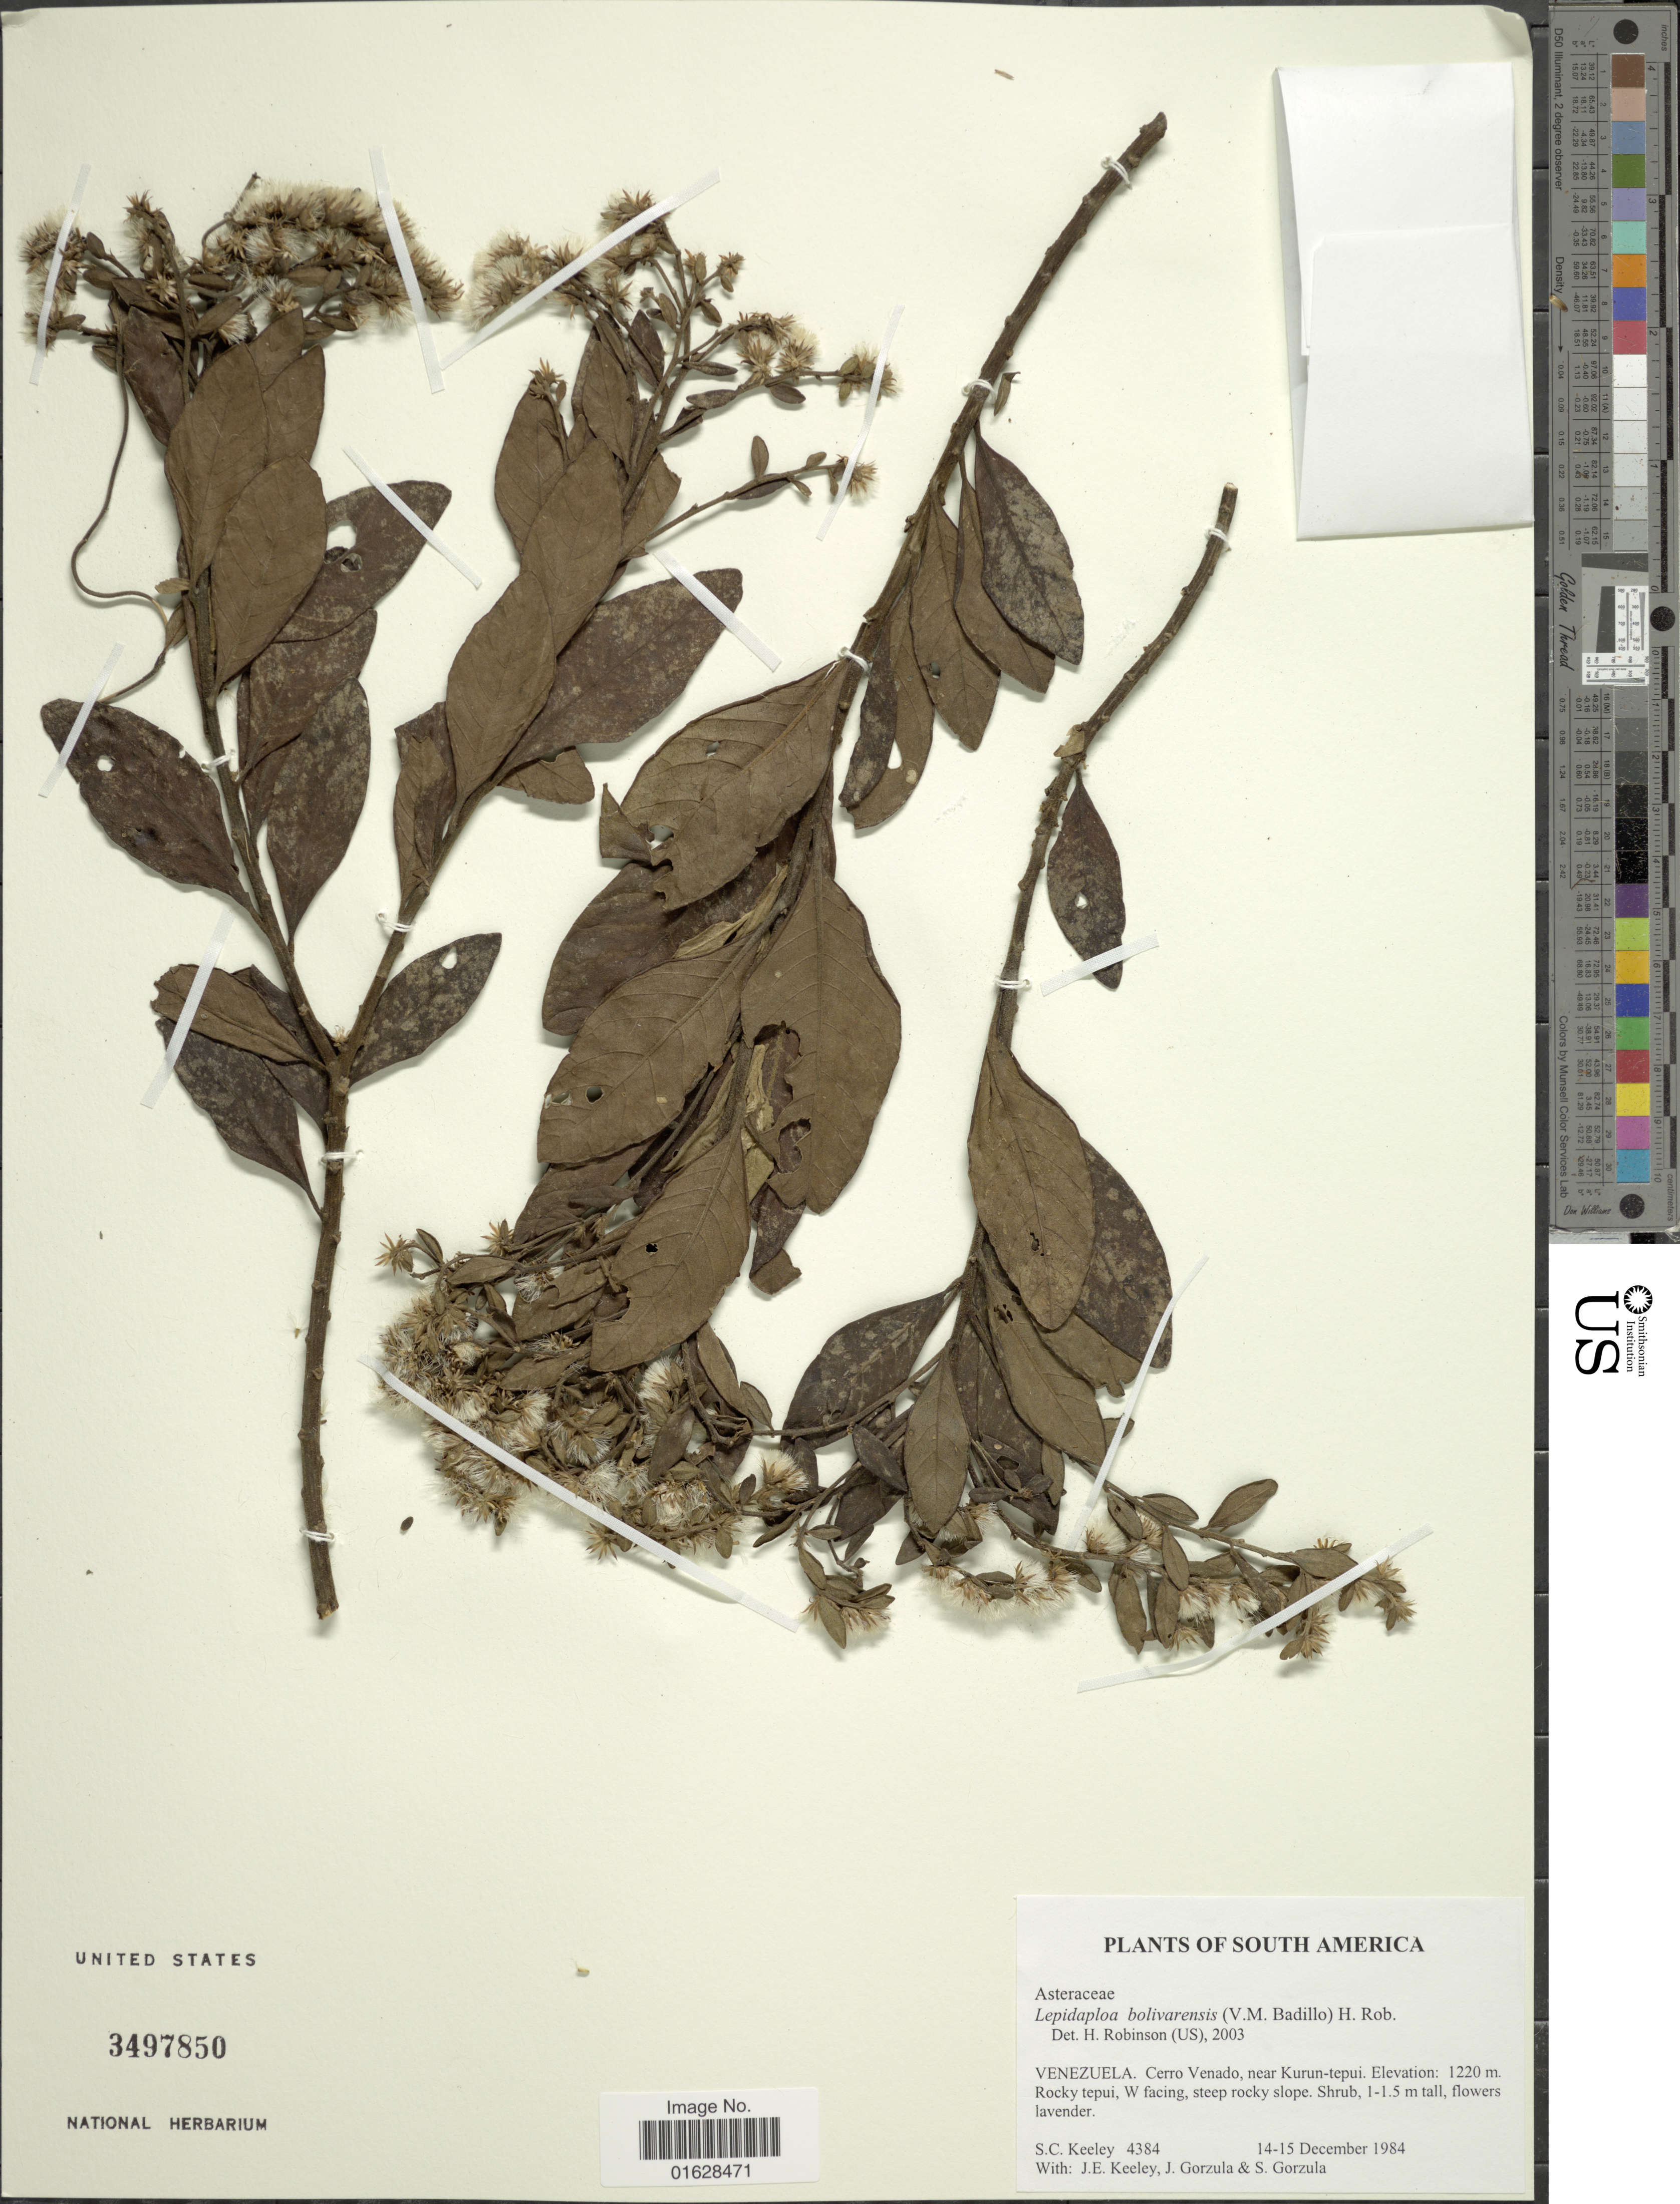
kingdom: Plantae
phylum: Tracheophyta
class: Magnoliopsida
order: Asterales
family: Asteraceae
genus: Lepidaploa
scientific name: Lepidaploa bolivarensis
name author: (V.M. Badillo) H. Rob.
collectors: S. C. Keeley, J. E. Keeley, J. Gorzula & S. Gorzula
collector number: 4384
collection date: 1984-12-14/1984-12-15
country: Venezuela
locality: South America. Venezuela. Cerro Venado, near Kurun-tepui. Rocky tepui, W facing, steep rocky slope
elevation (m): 1220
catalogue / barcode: US 3497850